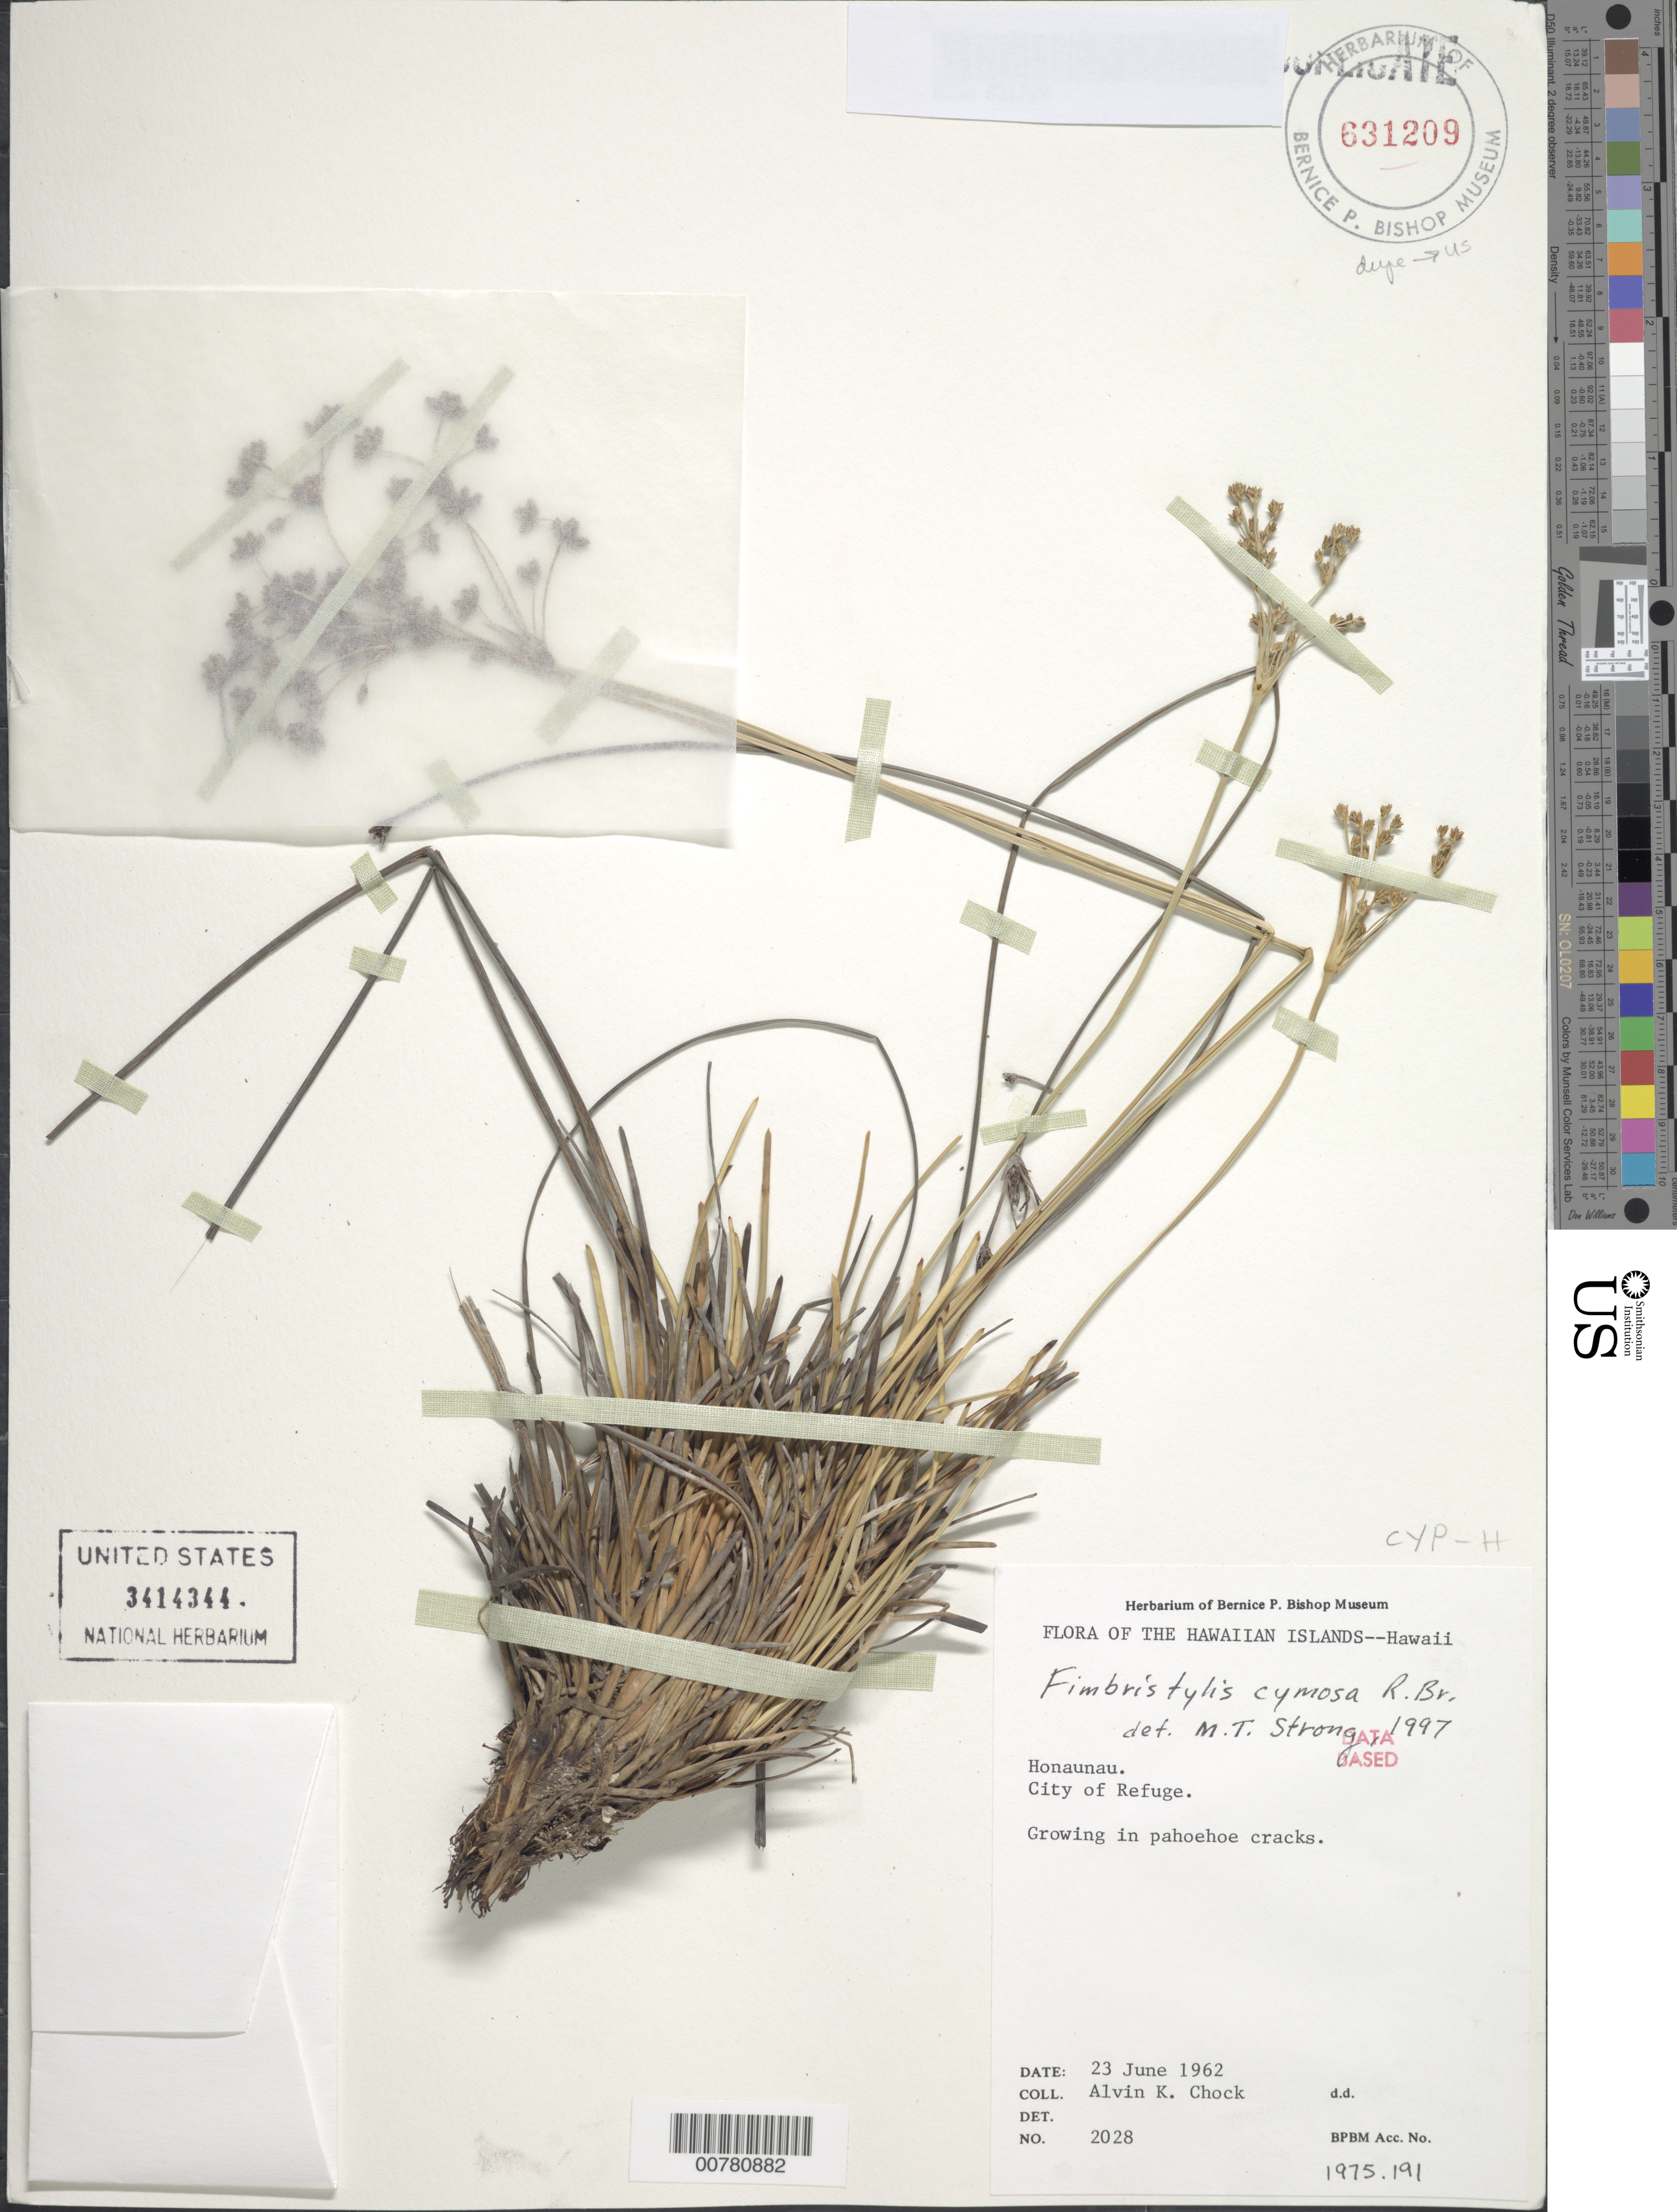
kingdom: Plantae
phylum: Tracheophyta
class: Liliopsida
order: Poales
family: Cyperaceae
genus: Fimbristylis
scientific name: Fimbristylis cymosa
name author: R. Br.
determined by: Strong, M. T., (US), Smithsonian Institution - National Museum of Natural History (UNITED STATES)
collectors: A. Chock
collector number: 2028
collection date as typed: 23 Jun 1962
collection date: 1962-06-23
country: United States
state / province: Hawaii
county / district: Hawaii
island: Hawaii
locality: Honaunau; City of Refuge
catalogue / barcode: US 3414344